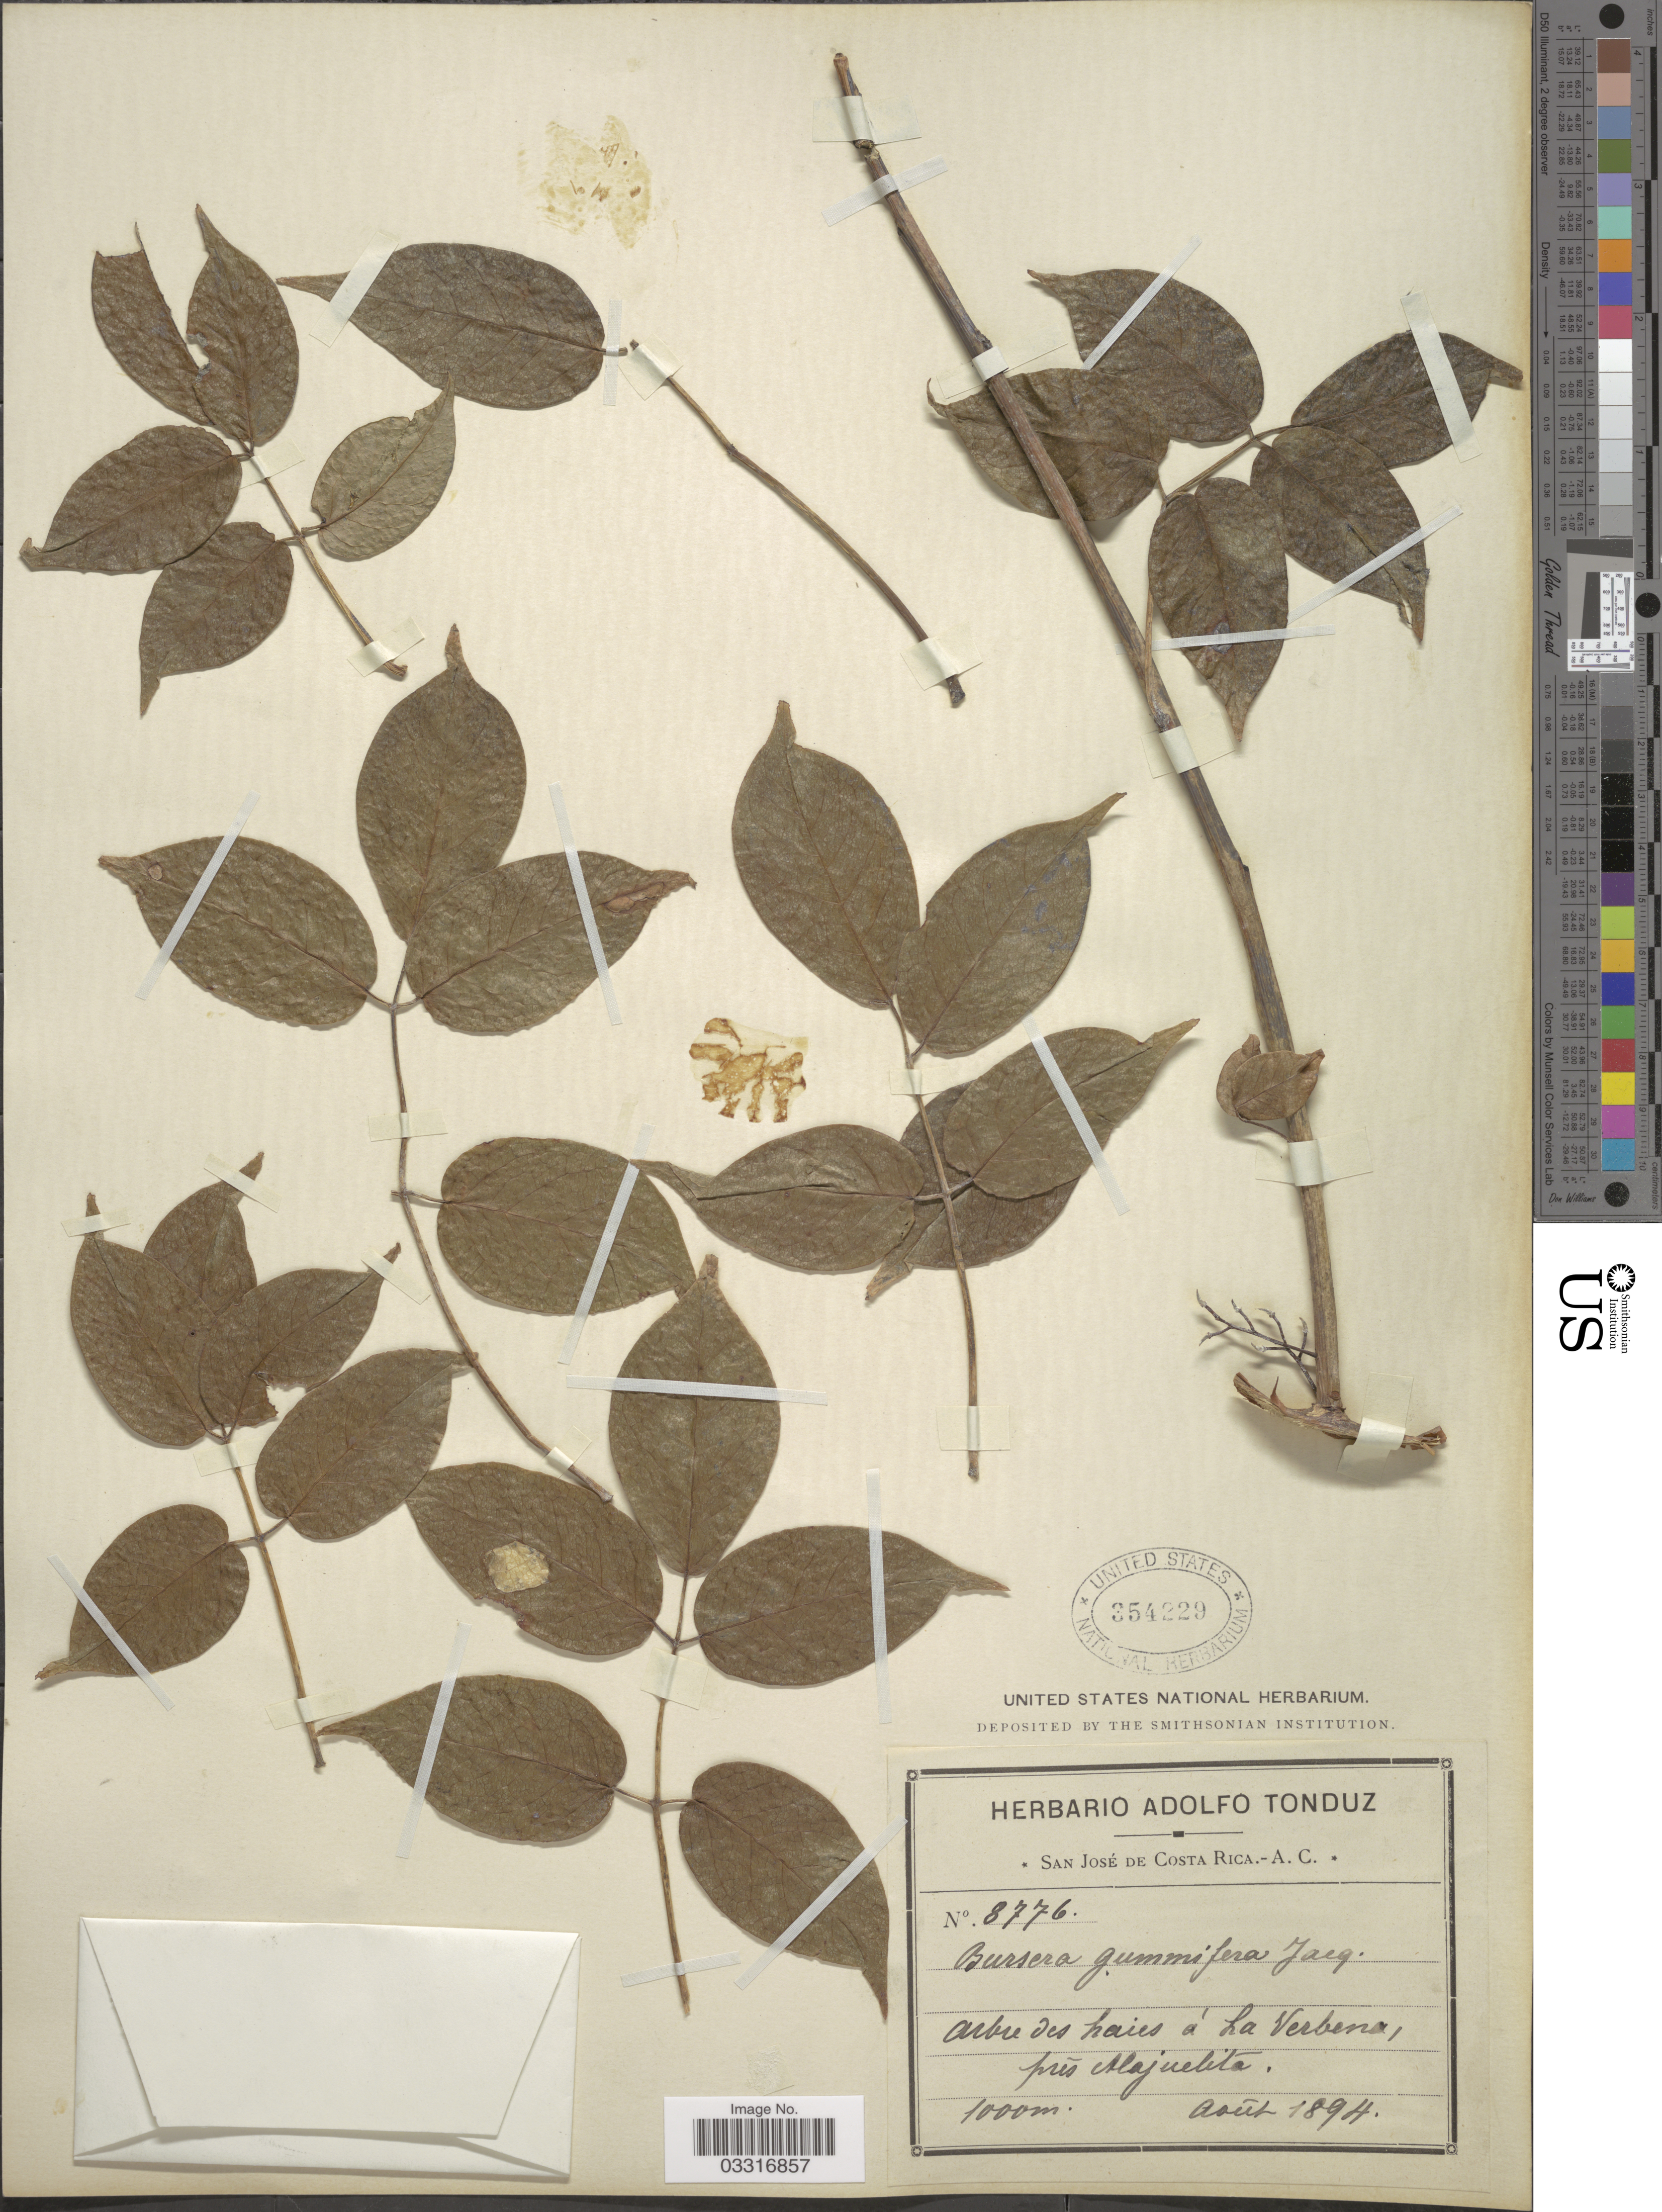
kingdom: Plantae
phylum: Tracheophyta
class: Magnoliopsida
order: Sapindales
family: Burseraceae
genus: Bursera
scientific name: Bursera simaruba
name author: (L.) Sarg.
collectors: ex Herb. Adolfo Tonduz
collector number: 8776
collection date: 1894-08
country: Costa Rica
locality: Arbre des haies á La Verbena, prés Alajuelita.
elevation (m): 1000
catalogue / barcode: US 354229